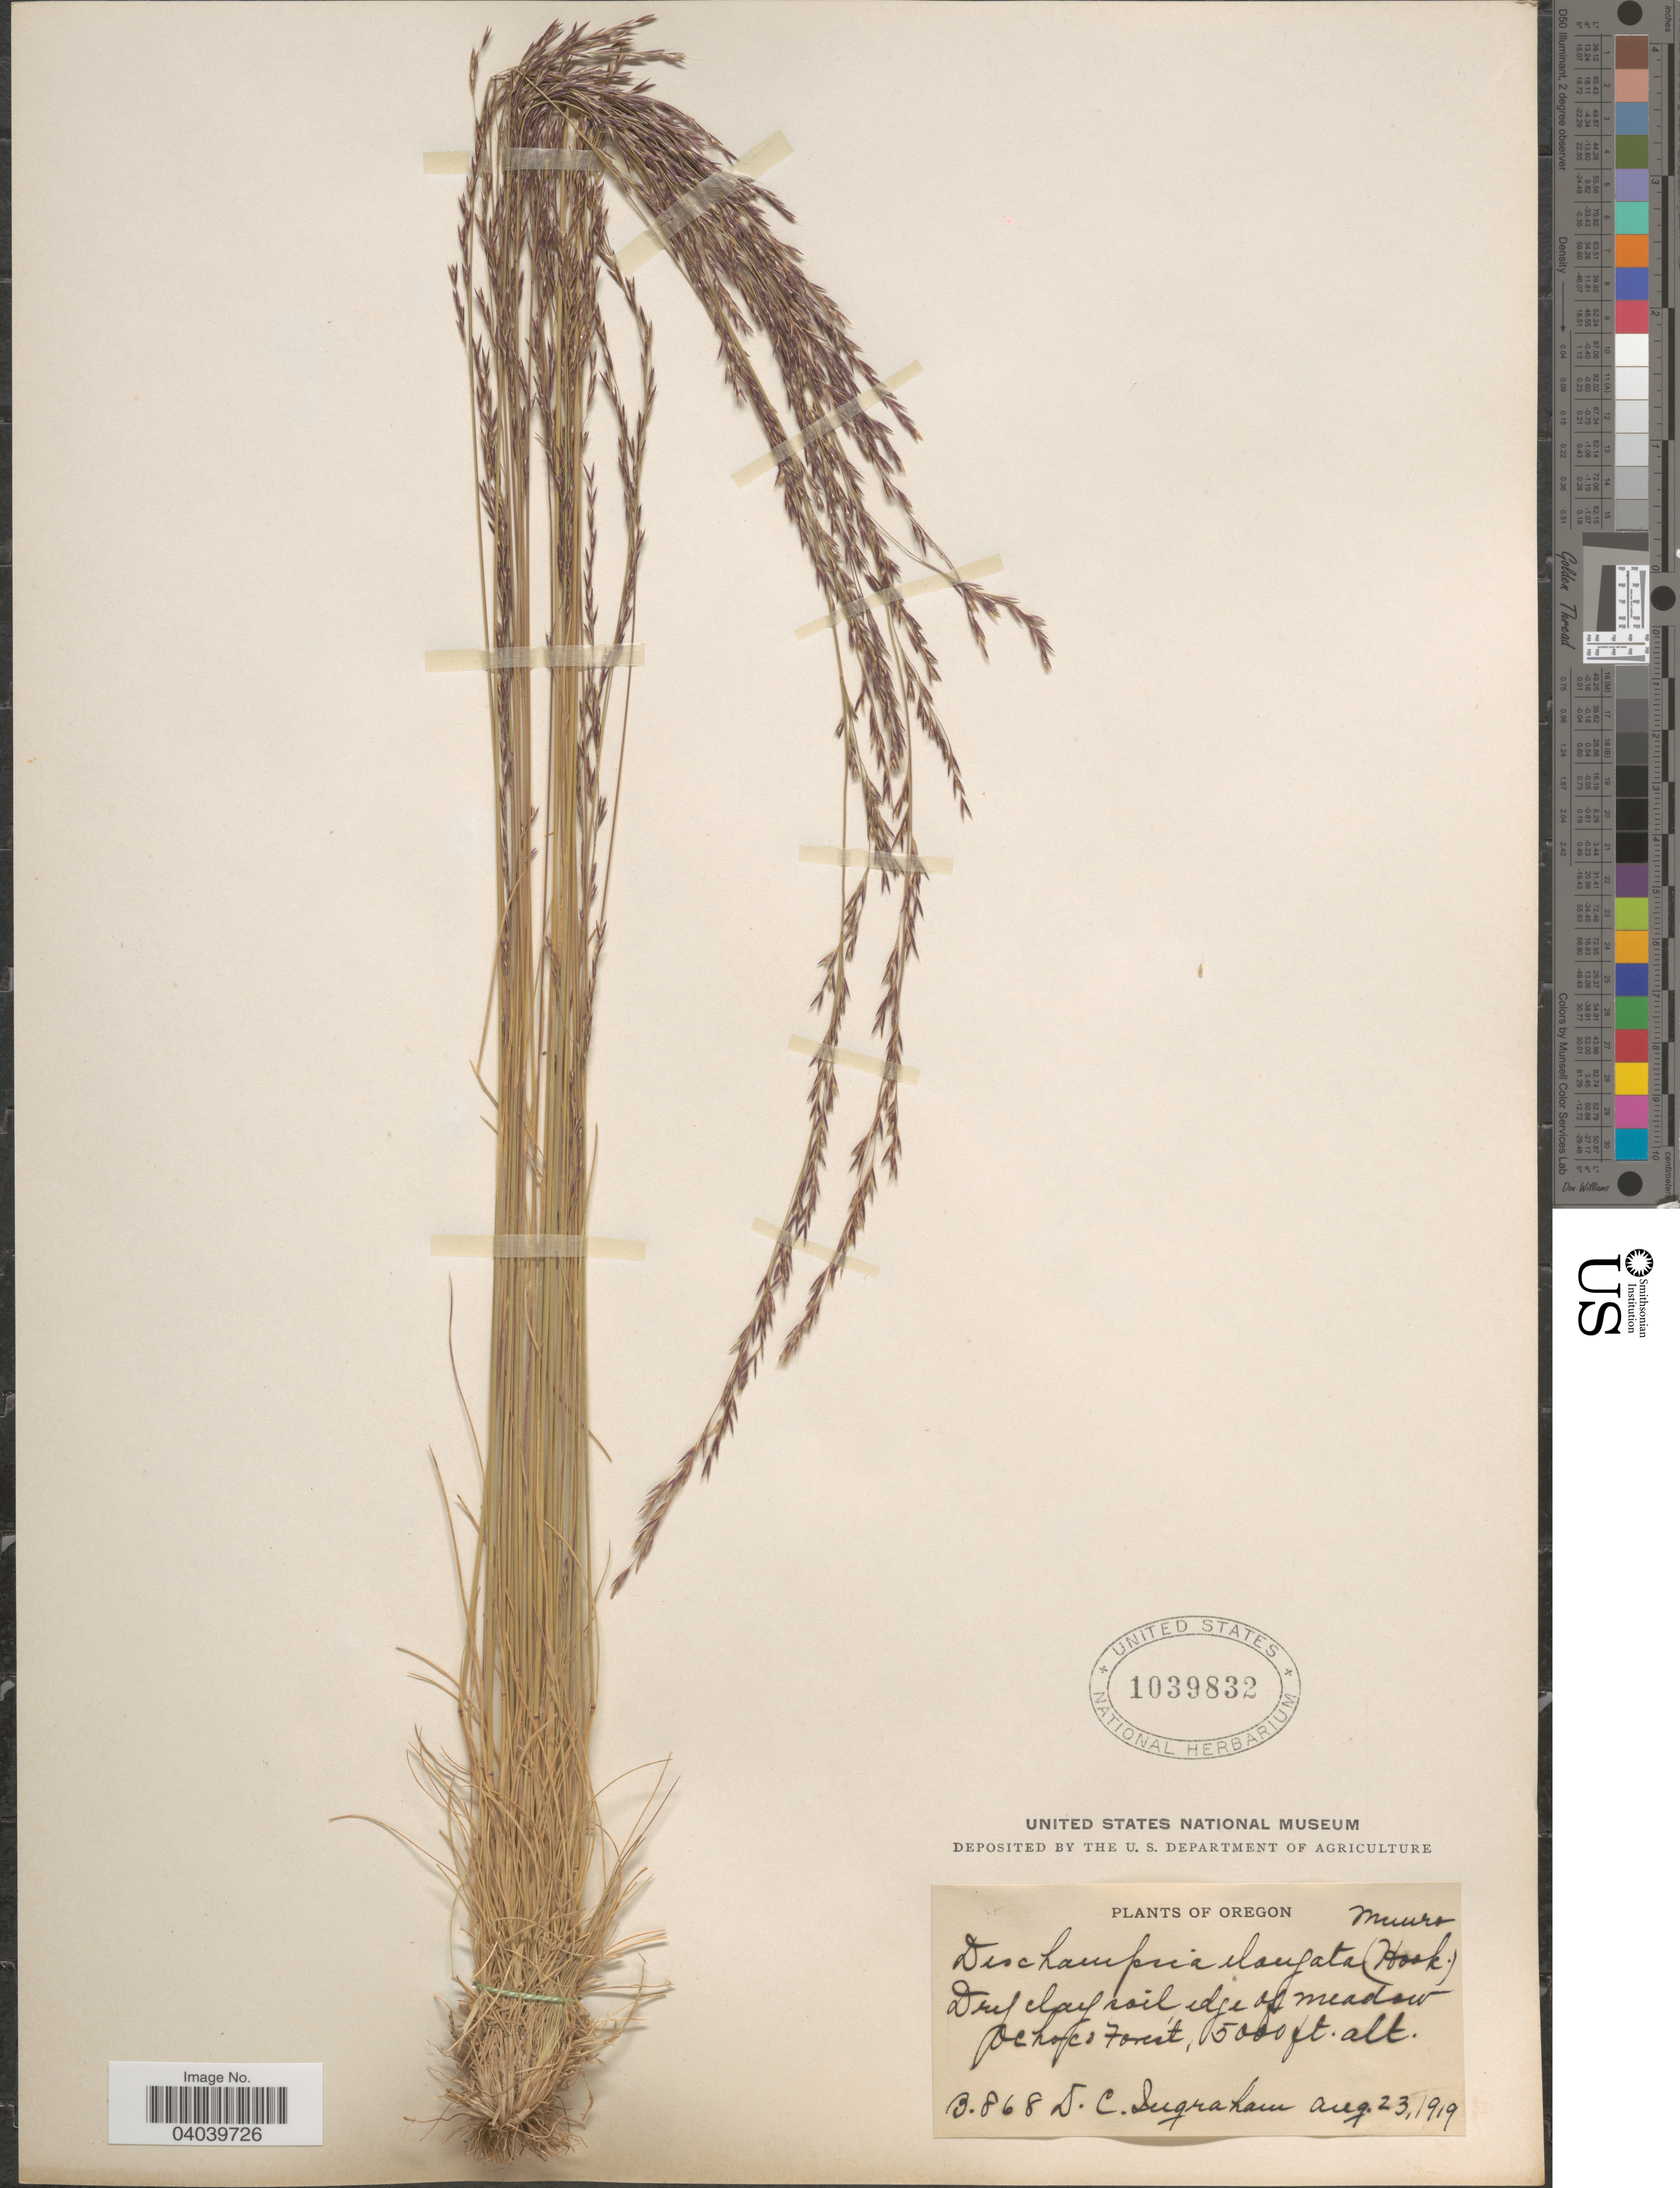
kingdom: Plantae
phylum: Tracheophyta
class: Liliopsida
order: Poales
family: Poaceae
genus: Deschampsia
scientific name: Deschampsia elongata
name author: (Hook.) Munro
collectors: D. C. Ingram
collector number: B868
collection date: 1919-08-23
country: United States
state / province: Oregon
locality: Deep clay soil, edge of meadow. Ochoco Forest.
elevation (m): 1524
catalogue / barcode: US 1039832